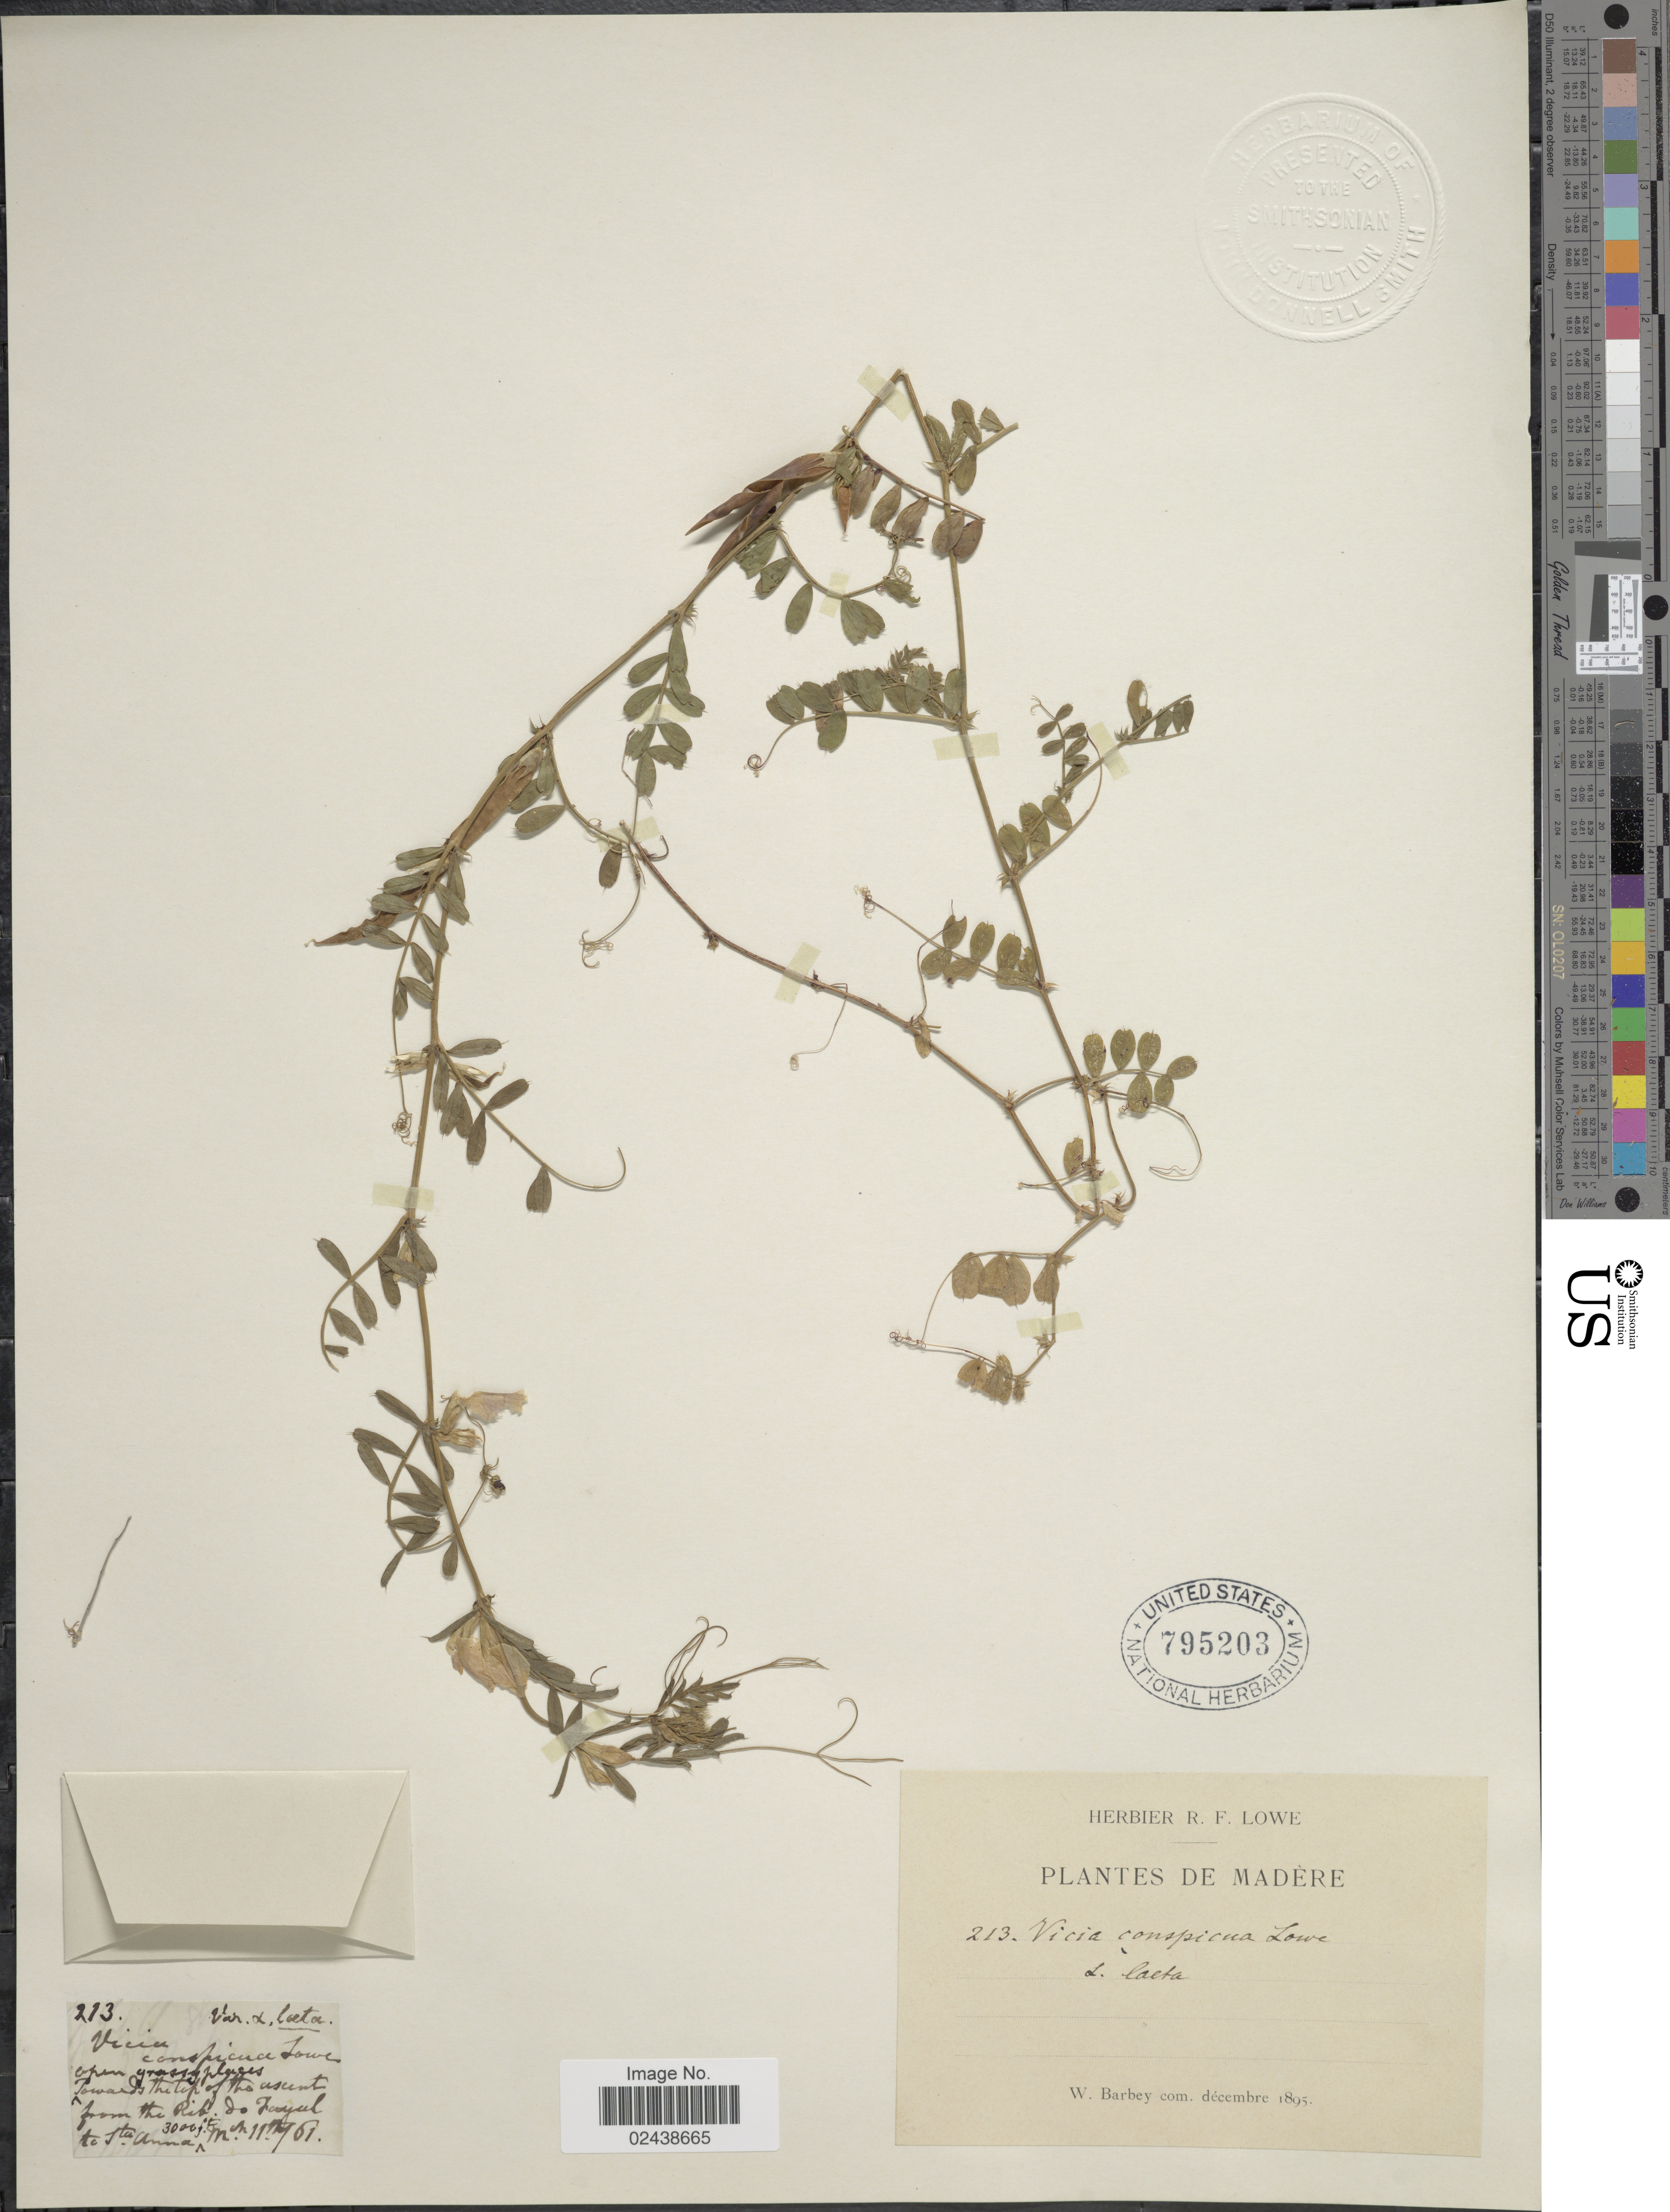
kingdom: Plantae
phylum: Tracheophyta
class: Magnoliopsida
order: Fabales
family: Fabaceae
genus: Vicia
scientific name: Vicia conspicua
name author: Lowe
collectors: ex herb. R. F. Lowe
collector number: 213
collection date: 1961-03-11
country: Portugal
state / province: Madeira (Aut. Reg.)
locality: Madere. From the Rib. do Fagiul to Sta. Anna [interpreted]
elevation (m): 914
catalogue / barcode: US 795203